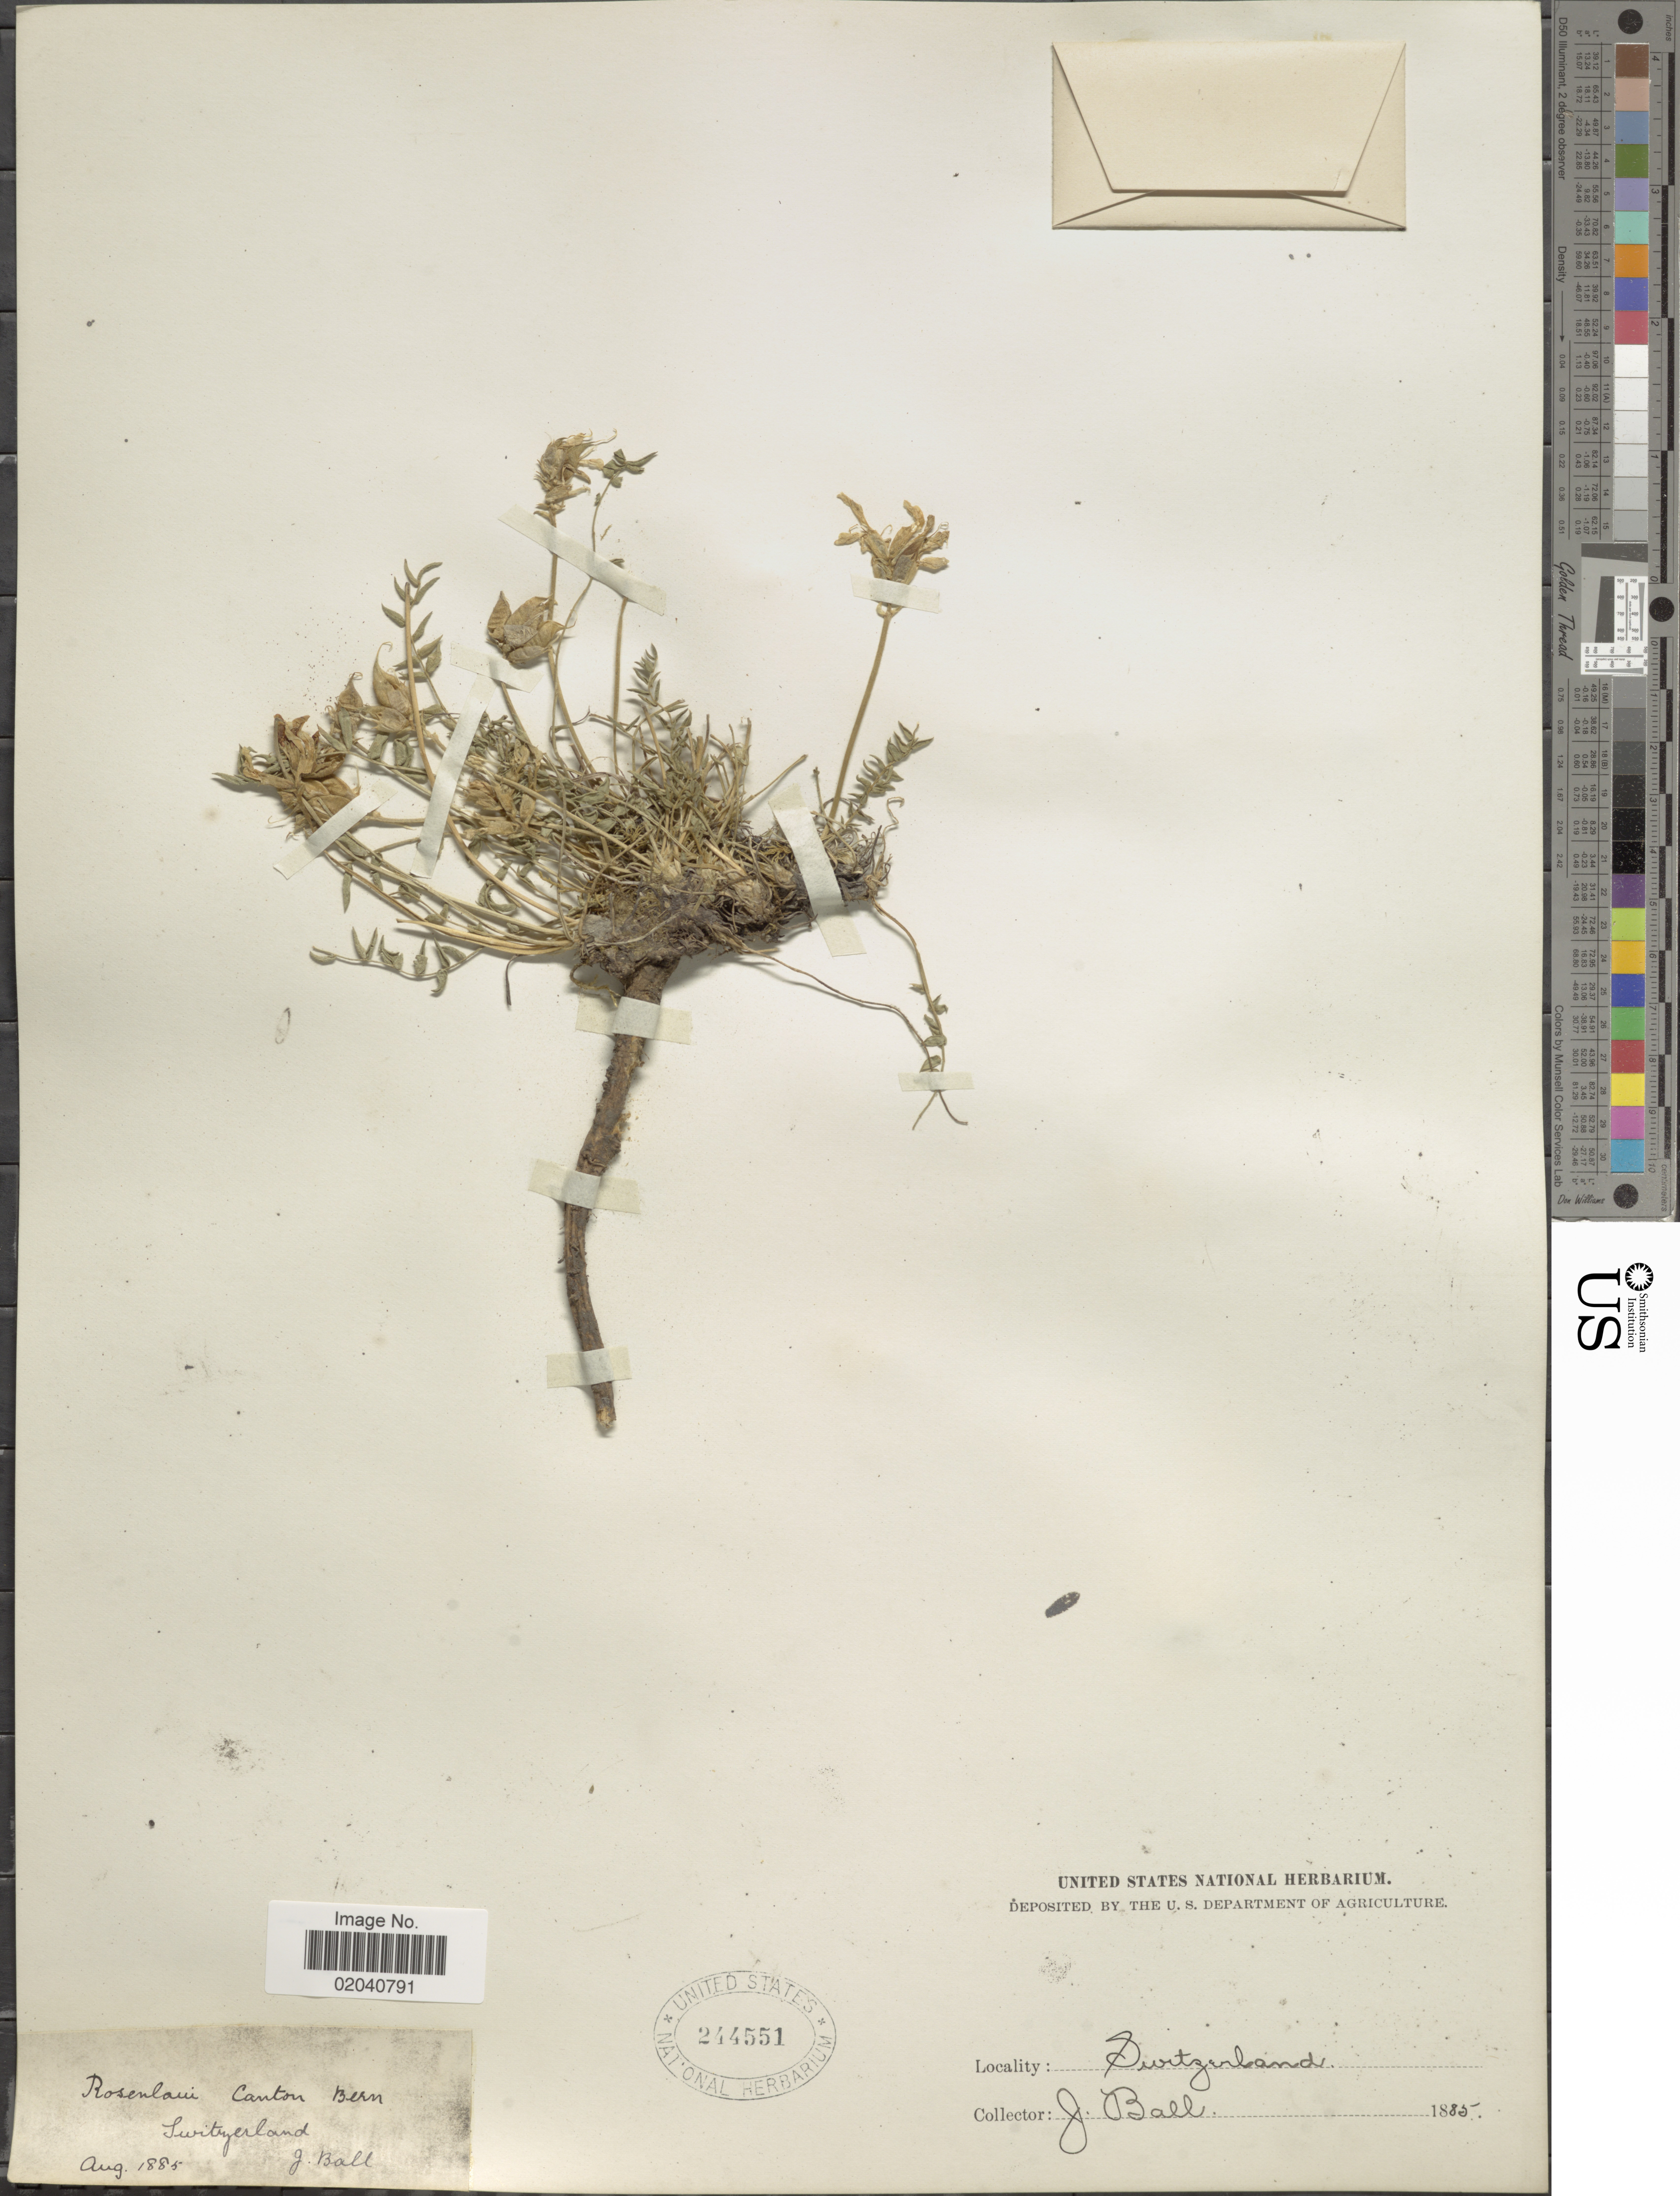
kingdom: Plantae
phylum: Tracheophyta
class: Magnoliopsida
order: Fabales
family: Fabaceae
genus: Oxytropis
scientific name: Oxytropis sp.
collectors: J. Ball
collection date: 1885-08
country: Switzerland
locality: Rosenlain Canton Bern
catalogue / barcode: US 244551